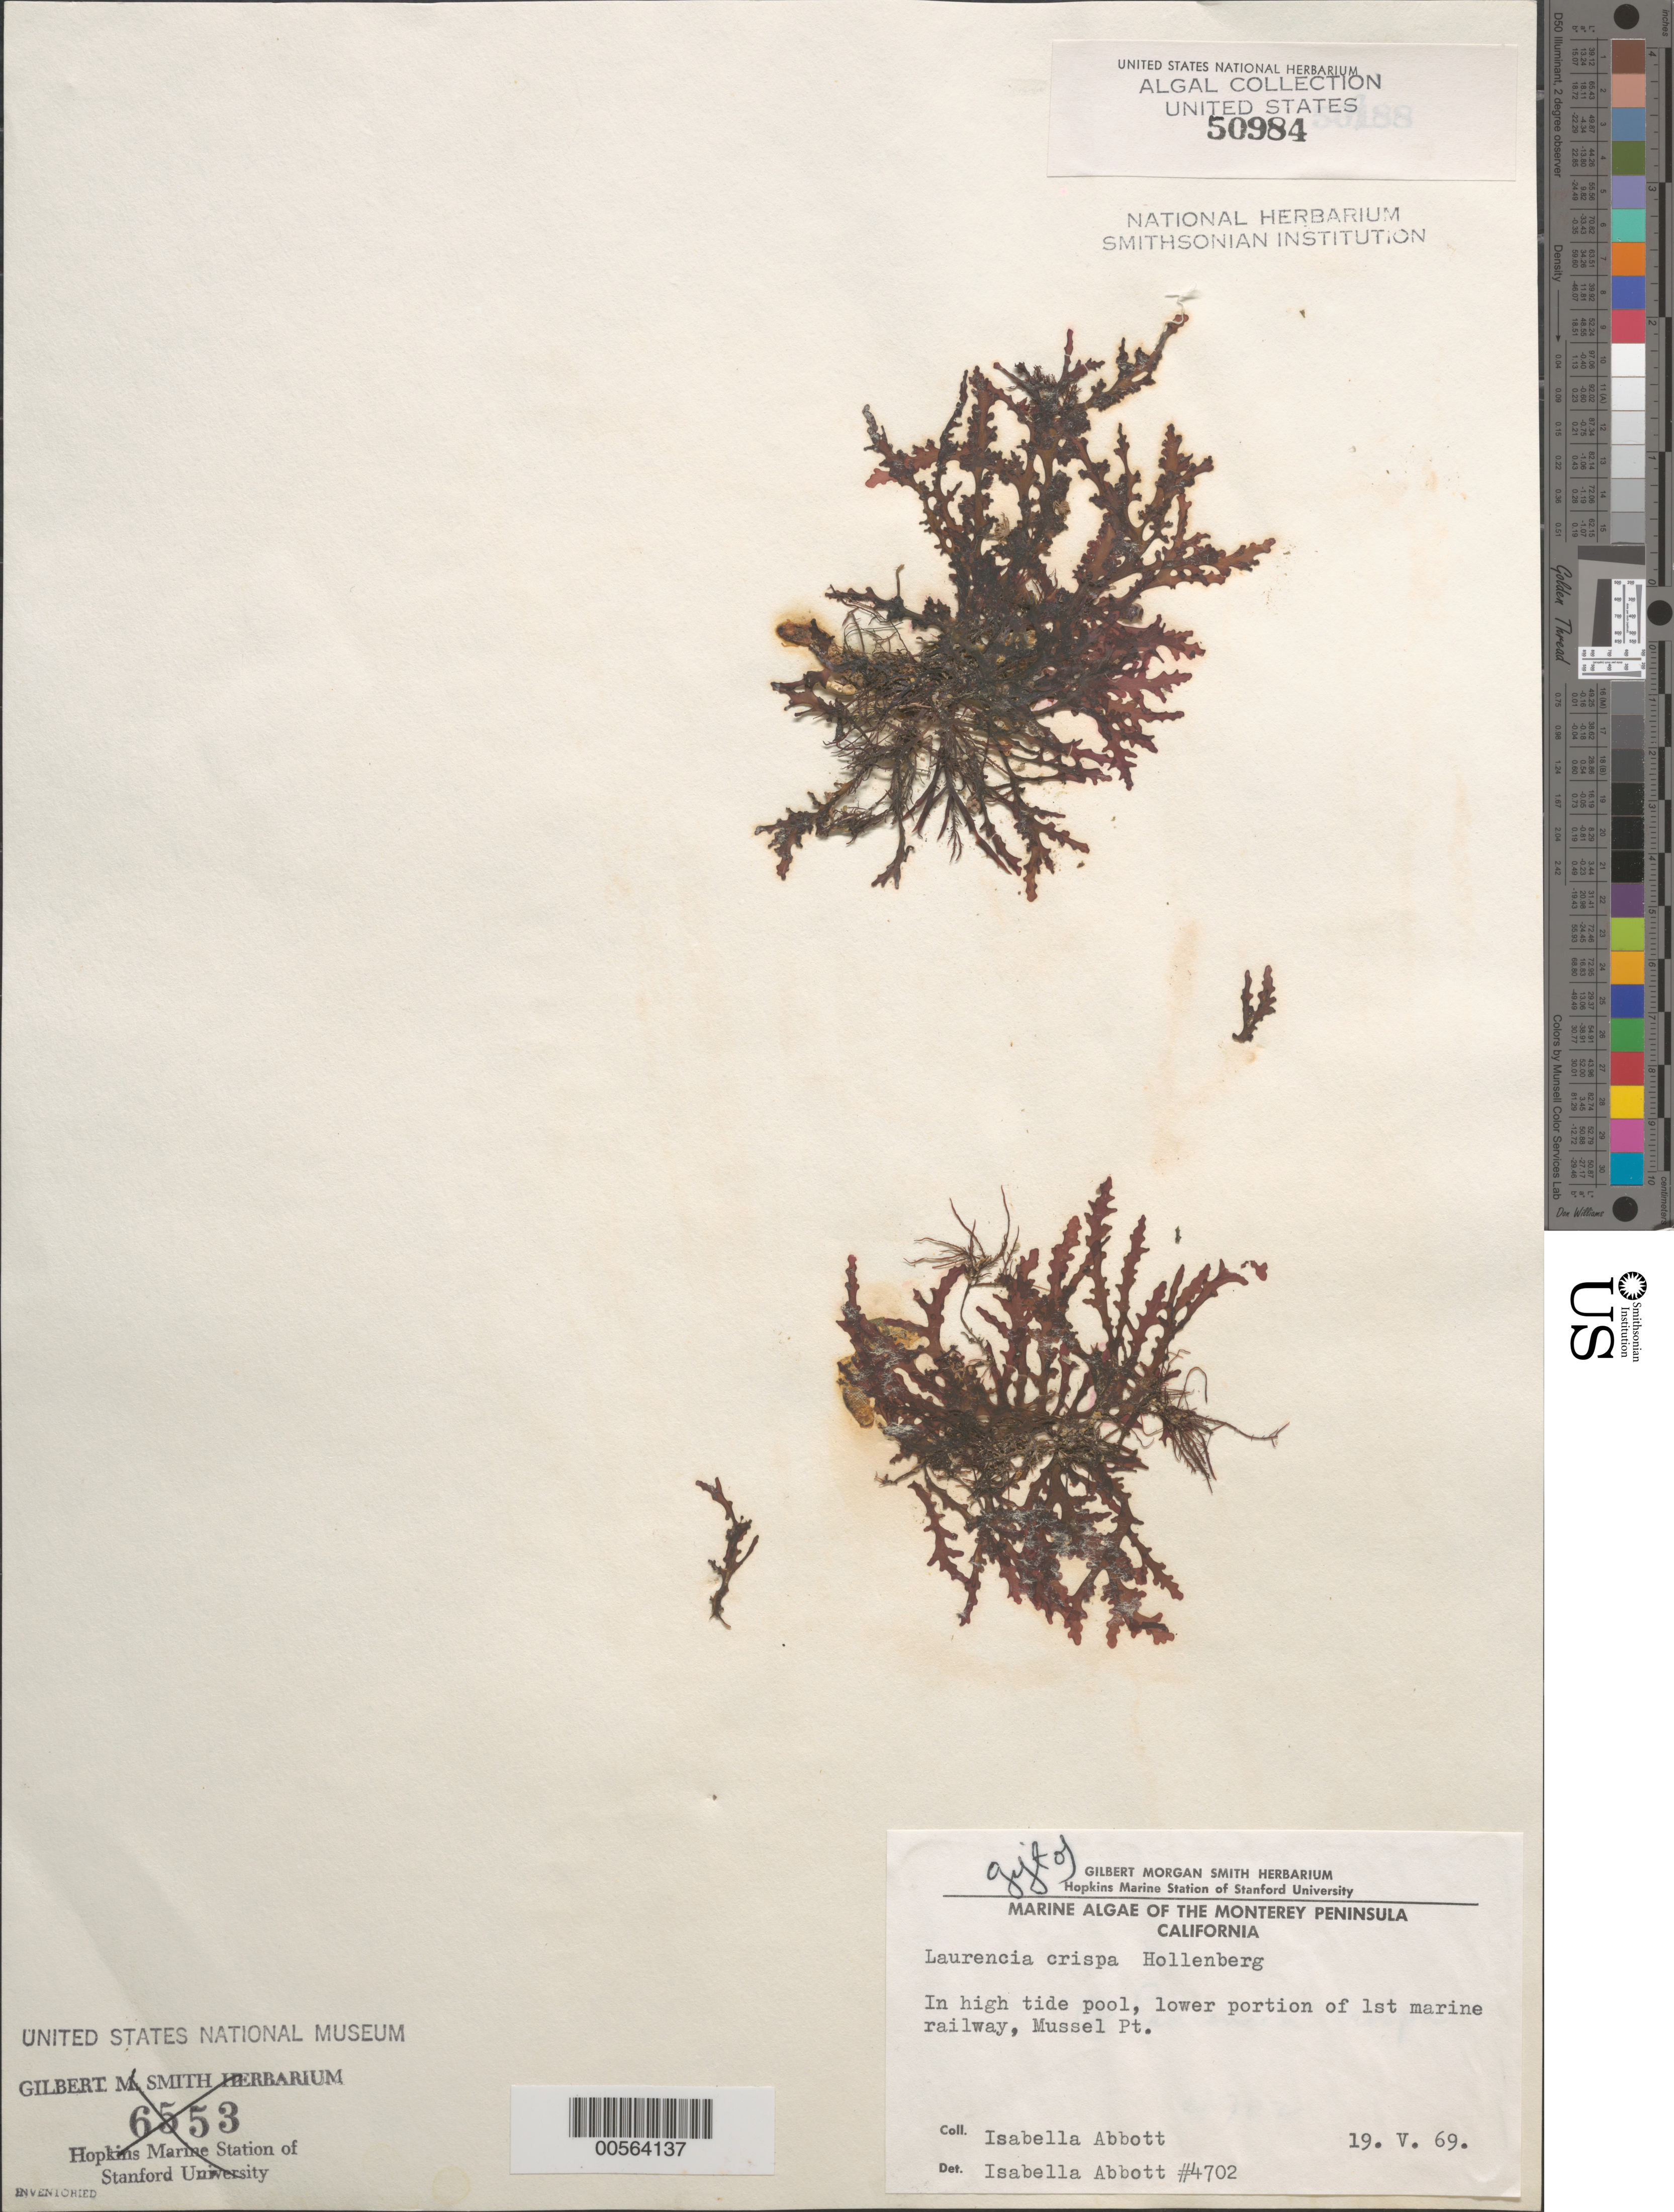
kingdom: Plantae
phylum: Rhodophyta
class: Florideophyceae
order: Ceramiales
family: Rhodomelaceae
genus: Osmundea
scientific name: Osmundea crispa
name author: (Hollenb.) K.W. Nam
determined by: Algae name updating Project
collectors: I. A. Abbott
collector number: IAA 4702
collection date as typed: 19 May 1969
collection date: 1969-05-19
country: United States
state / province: California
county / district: Monterey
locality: Mussel Point, 1st marine railway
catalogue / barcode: US 50984